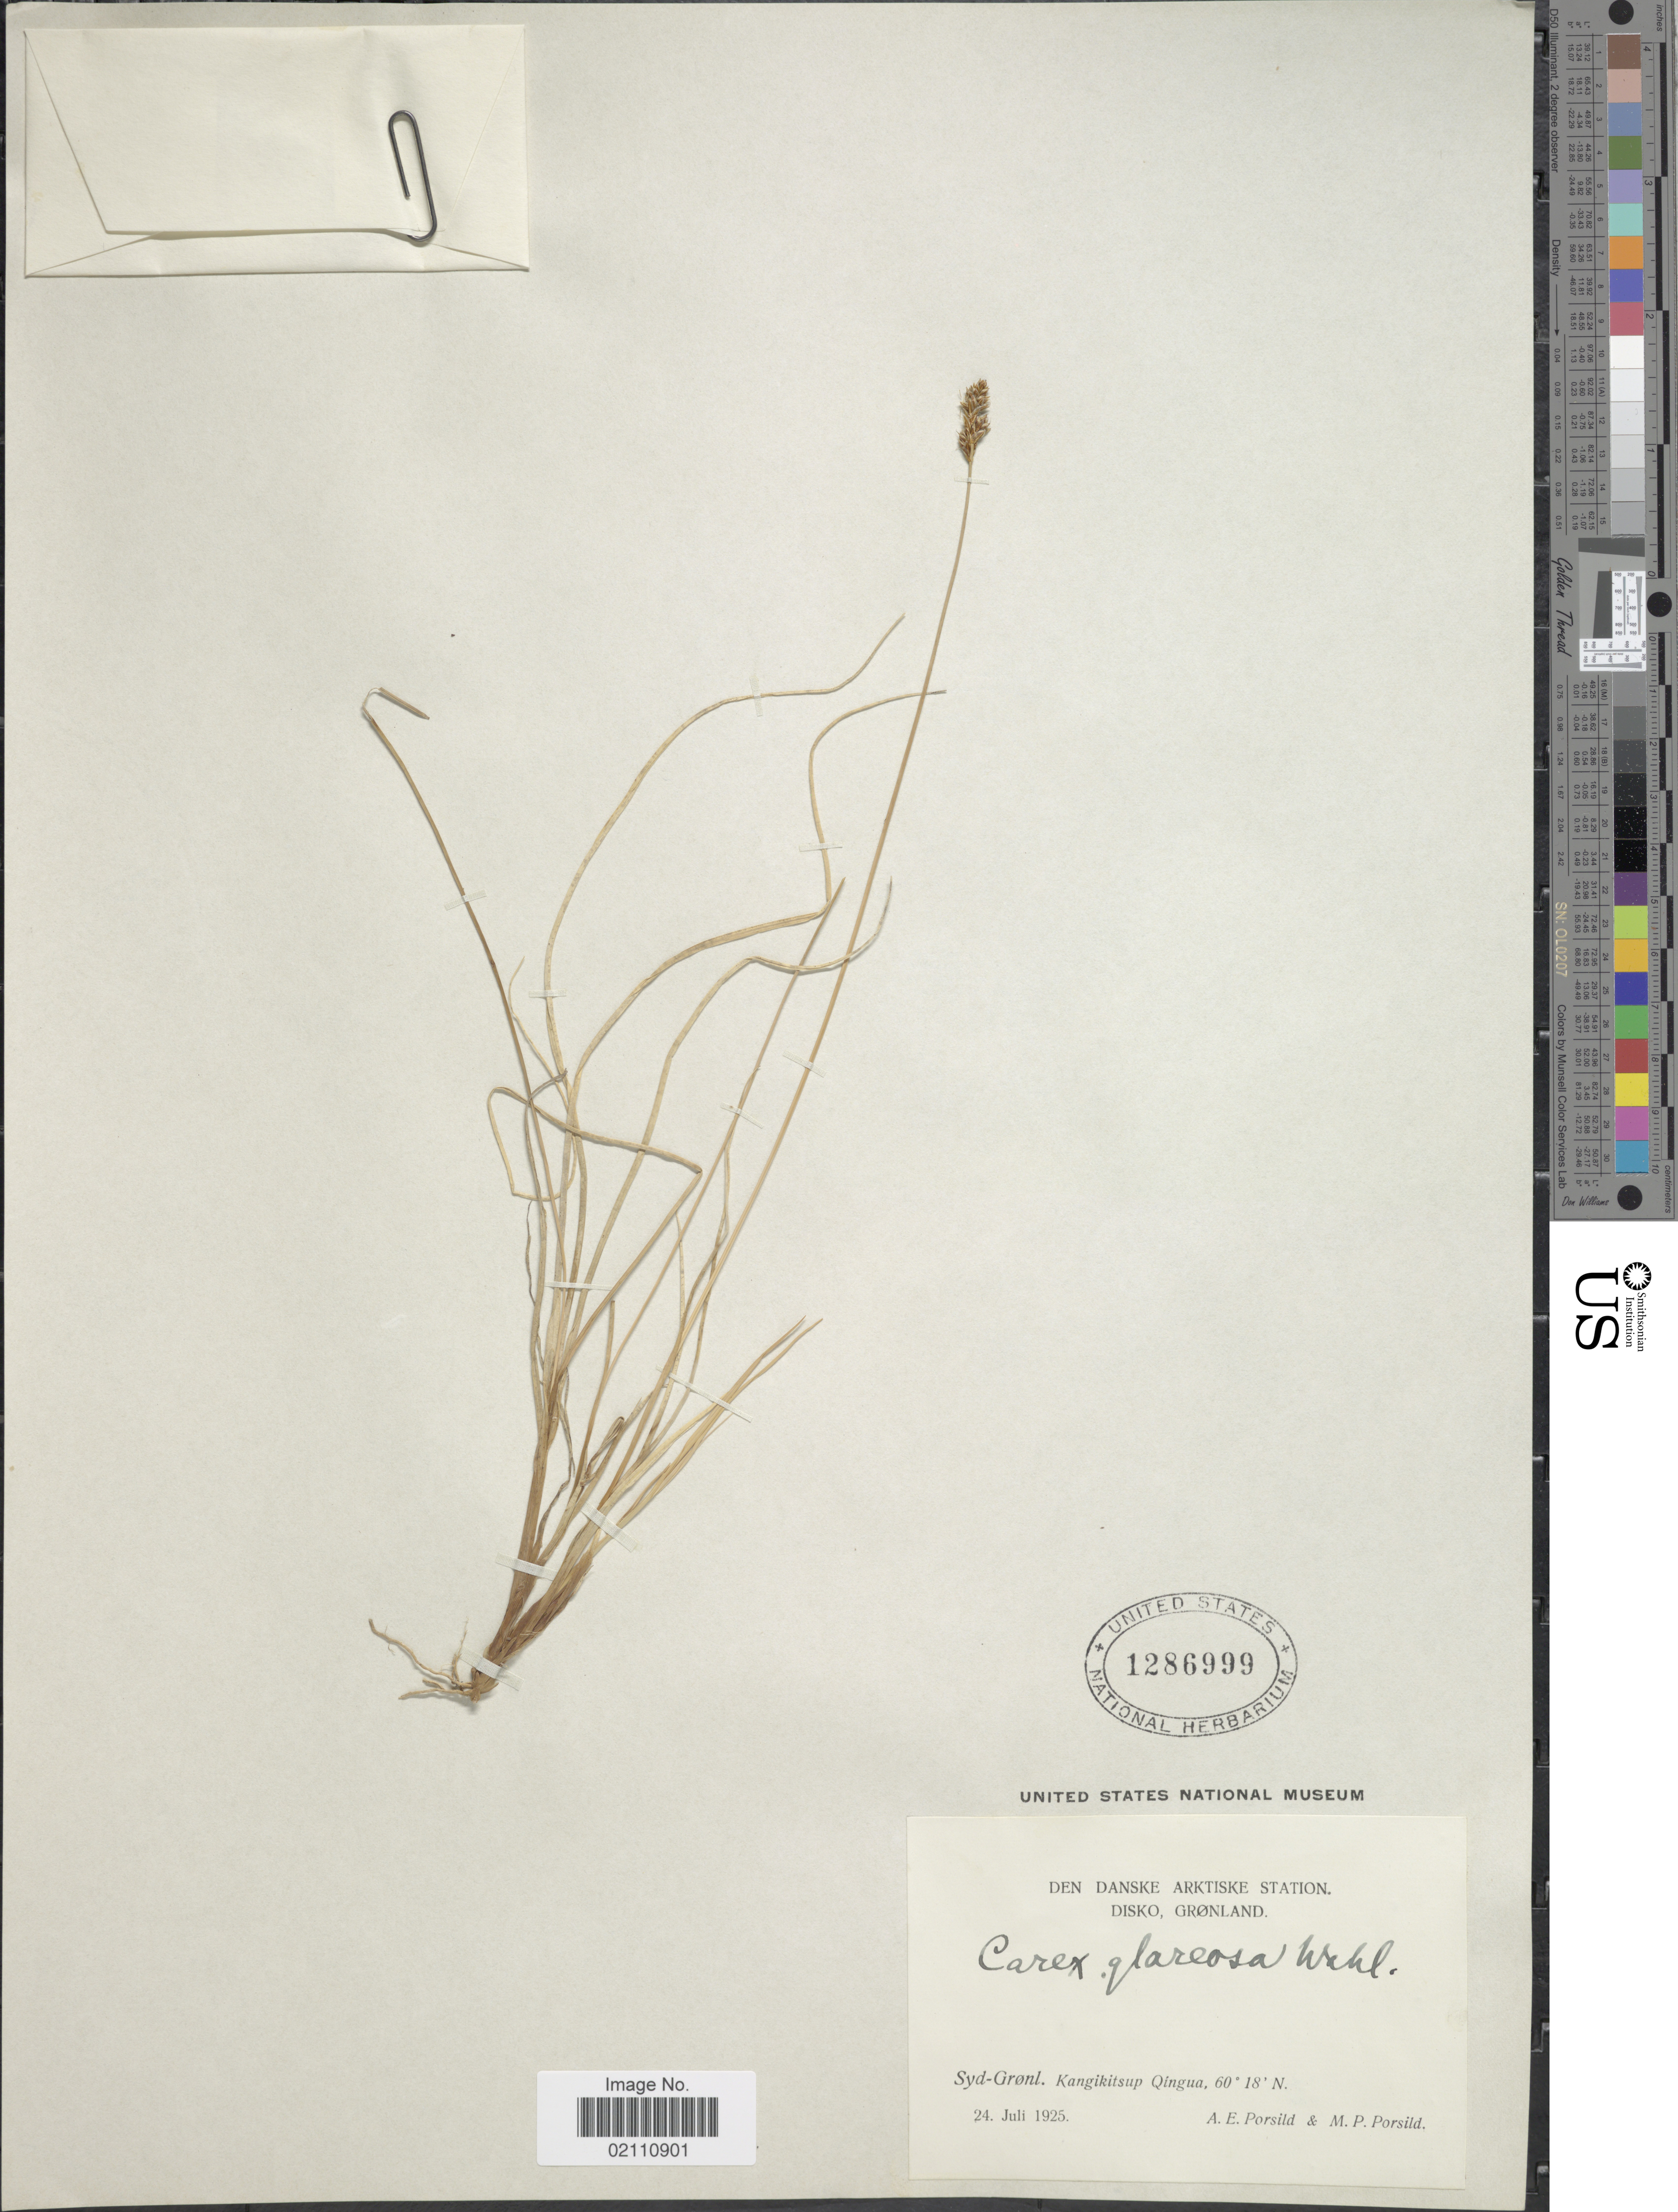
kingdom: Plantae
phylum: Tracheophyta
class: Liliopsida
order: Poales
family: Cyperaceae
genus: Carex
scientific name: Carex glareosa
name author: Schkuhr ex Wahlenb.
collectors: A. E. Porsild & M. P. Porsild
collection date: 1925-07-24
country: Greenland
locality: Den Danske Arktiske Station Disko, Gronland, Syd-Gronl. Kangikitsup Qingua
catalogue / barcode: US 1286999